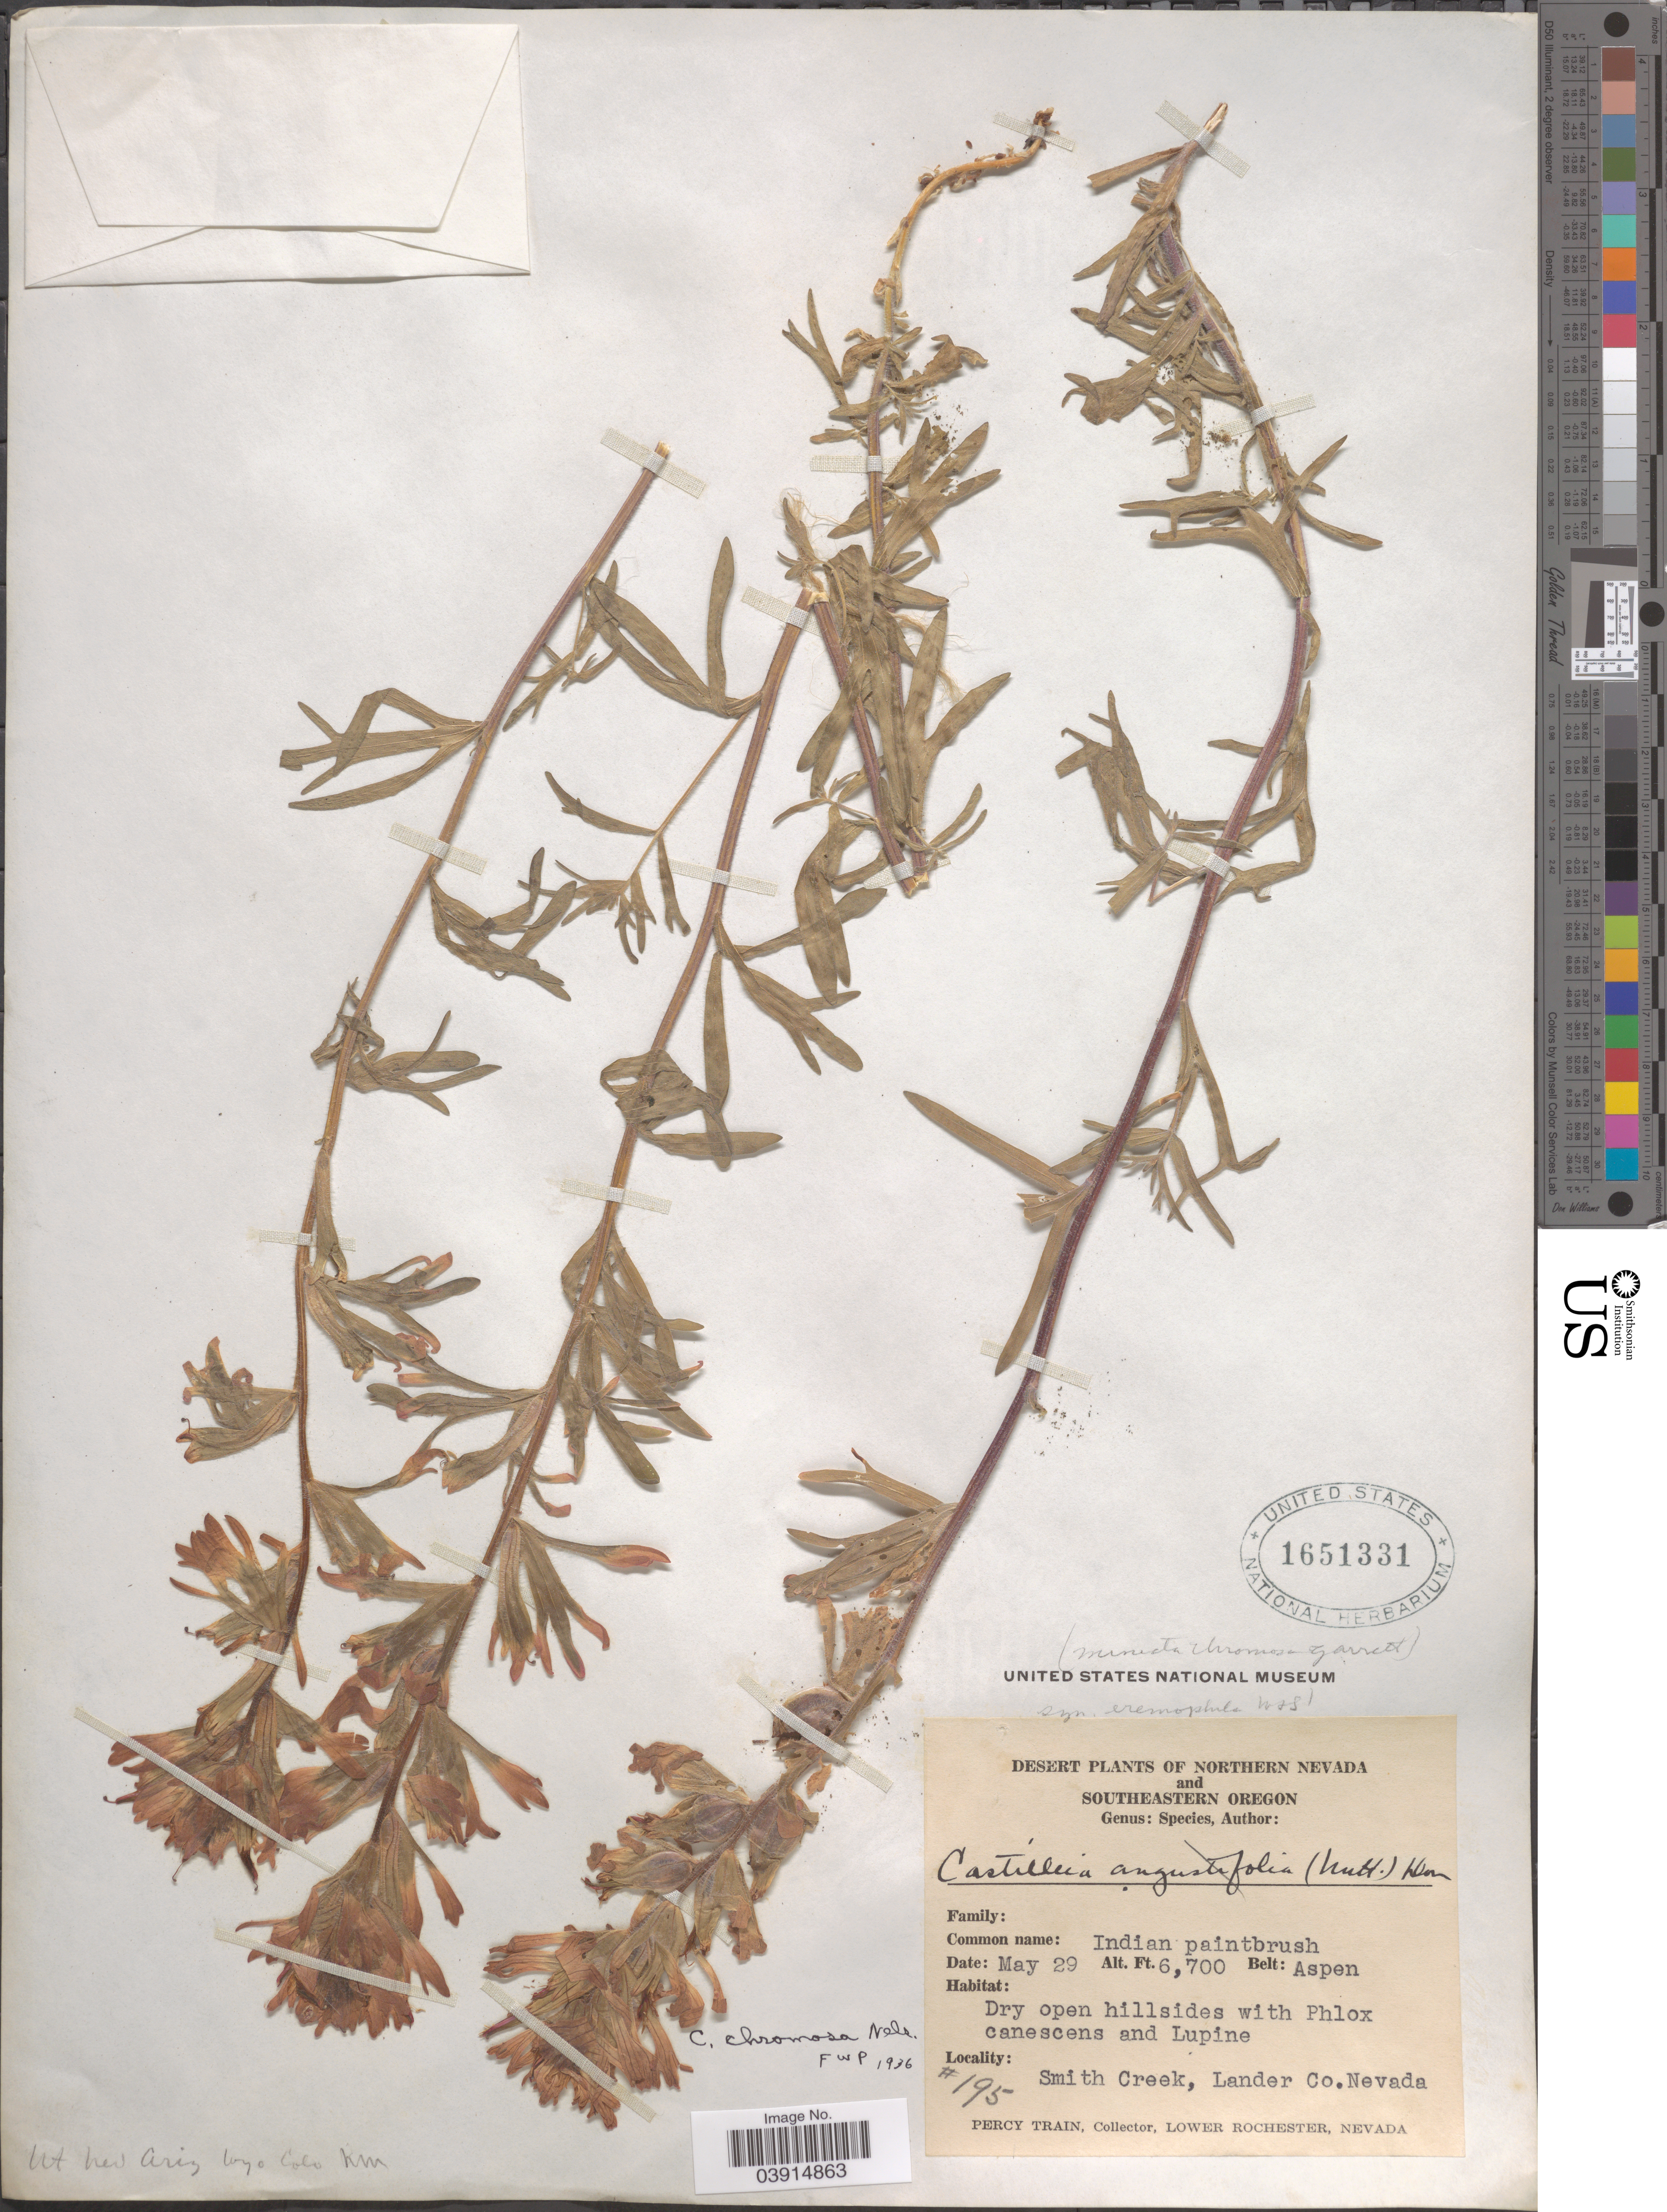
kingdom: Plantae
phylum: Tracheophyta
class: Magnoliopsida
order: Lamiales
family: Orobanchaceae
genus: Castilleja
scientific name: Castilleja sp.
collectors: P. Train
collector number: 195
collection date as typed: Transcribed d/m/y: /5/29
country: United States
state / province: Nevada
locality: Northern Nevada. Belt: Aspen. Smith Creek, Lander Co.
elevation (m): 2042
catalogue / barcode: US 1651331